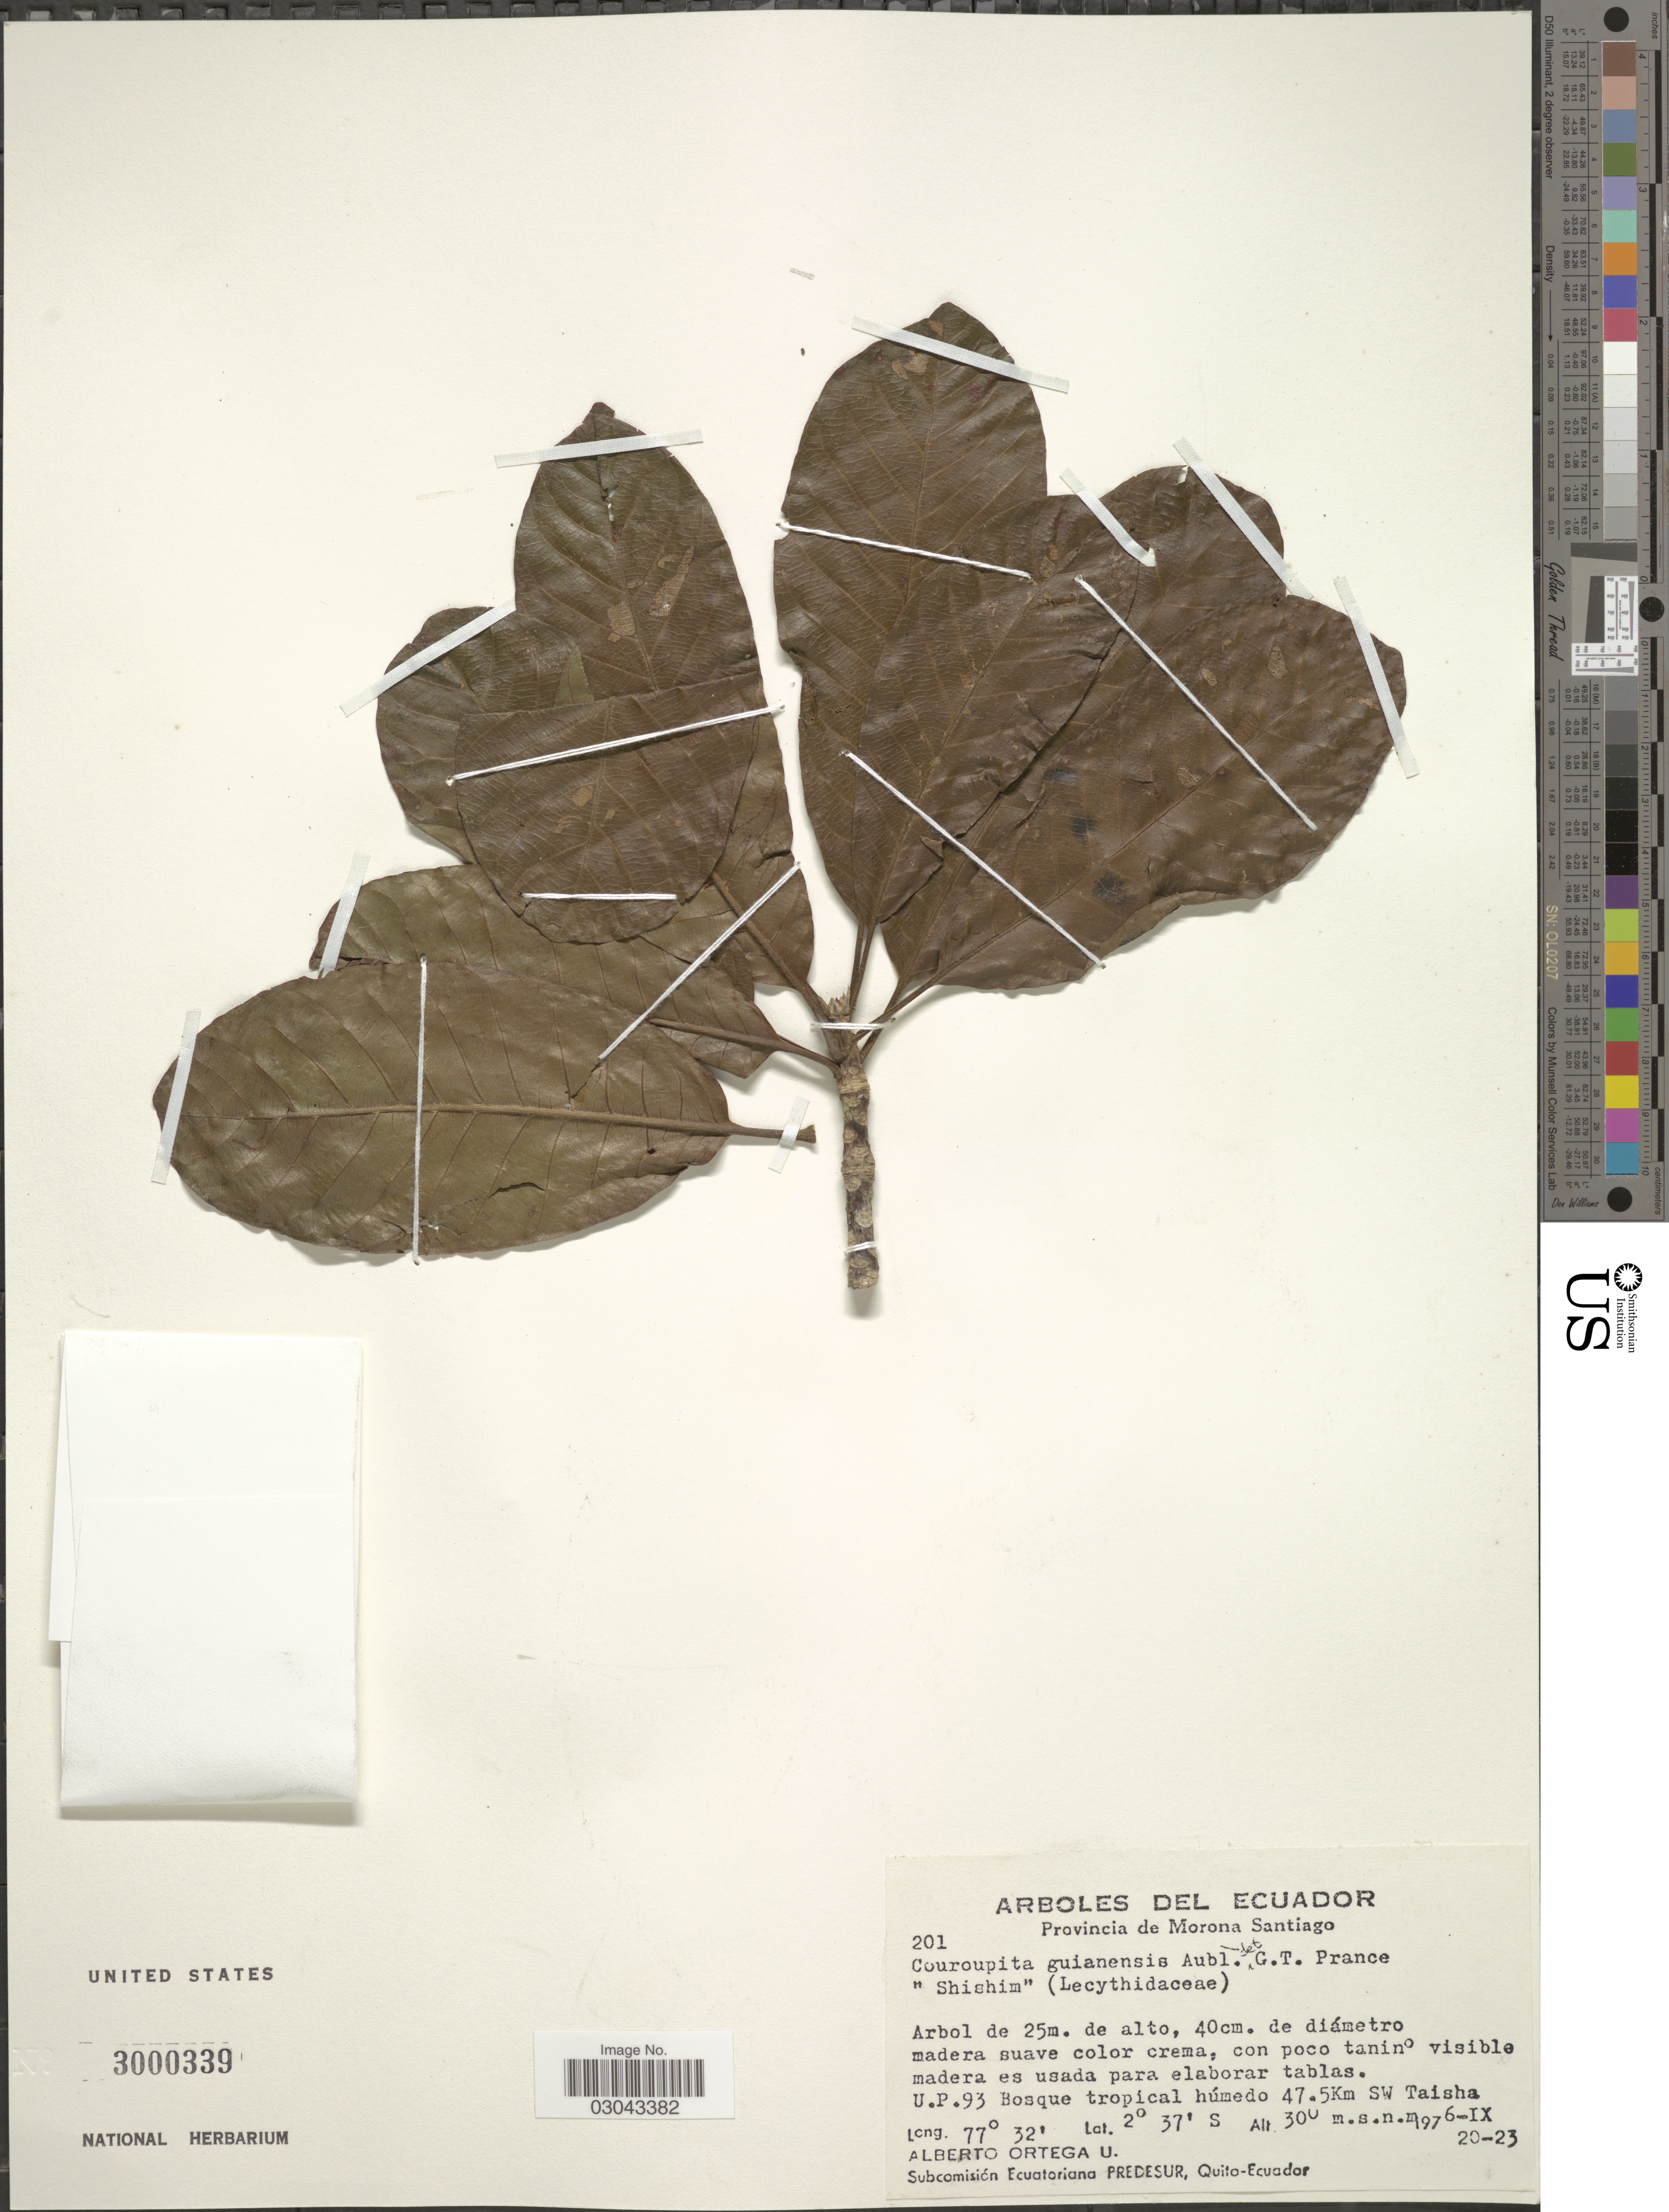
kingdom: Plantae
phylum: Tracheophyta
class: Magnoliopsida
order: Ericales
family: Lecythidaceae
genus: Couroupita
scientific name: Couroupita guianensis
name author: Aubl.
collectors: A. Ortega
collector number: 201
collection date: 1976-09-20/1976-09-23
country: Ecuador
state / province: Morona-Santiago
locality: U.P. 93 Bosque tropical húmedo 47.5Km SW Taisha.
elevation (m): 300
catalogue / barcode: US 3000339